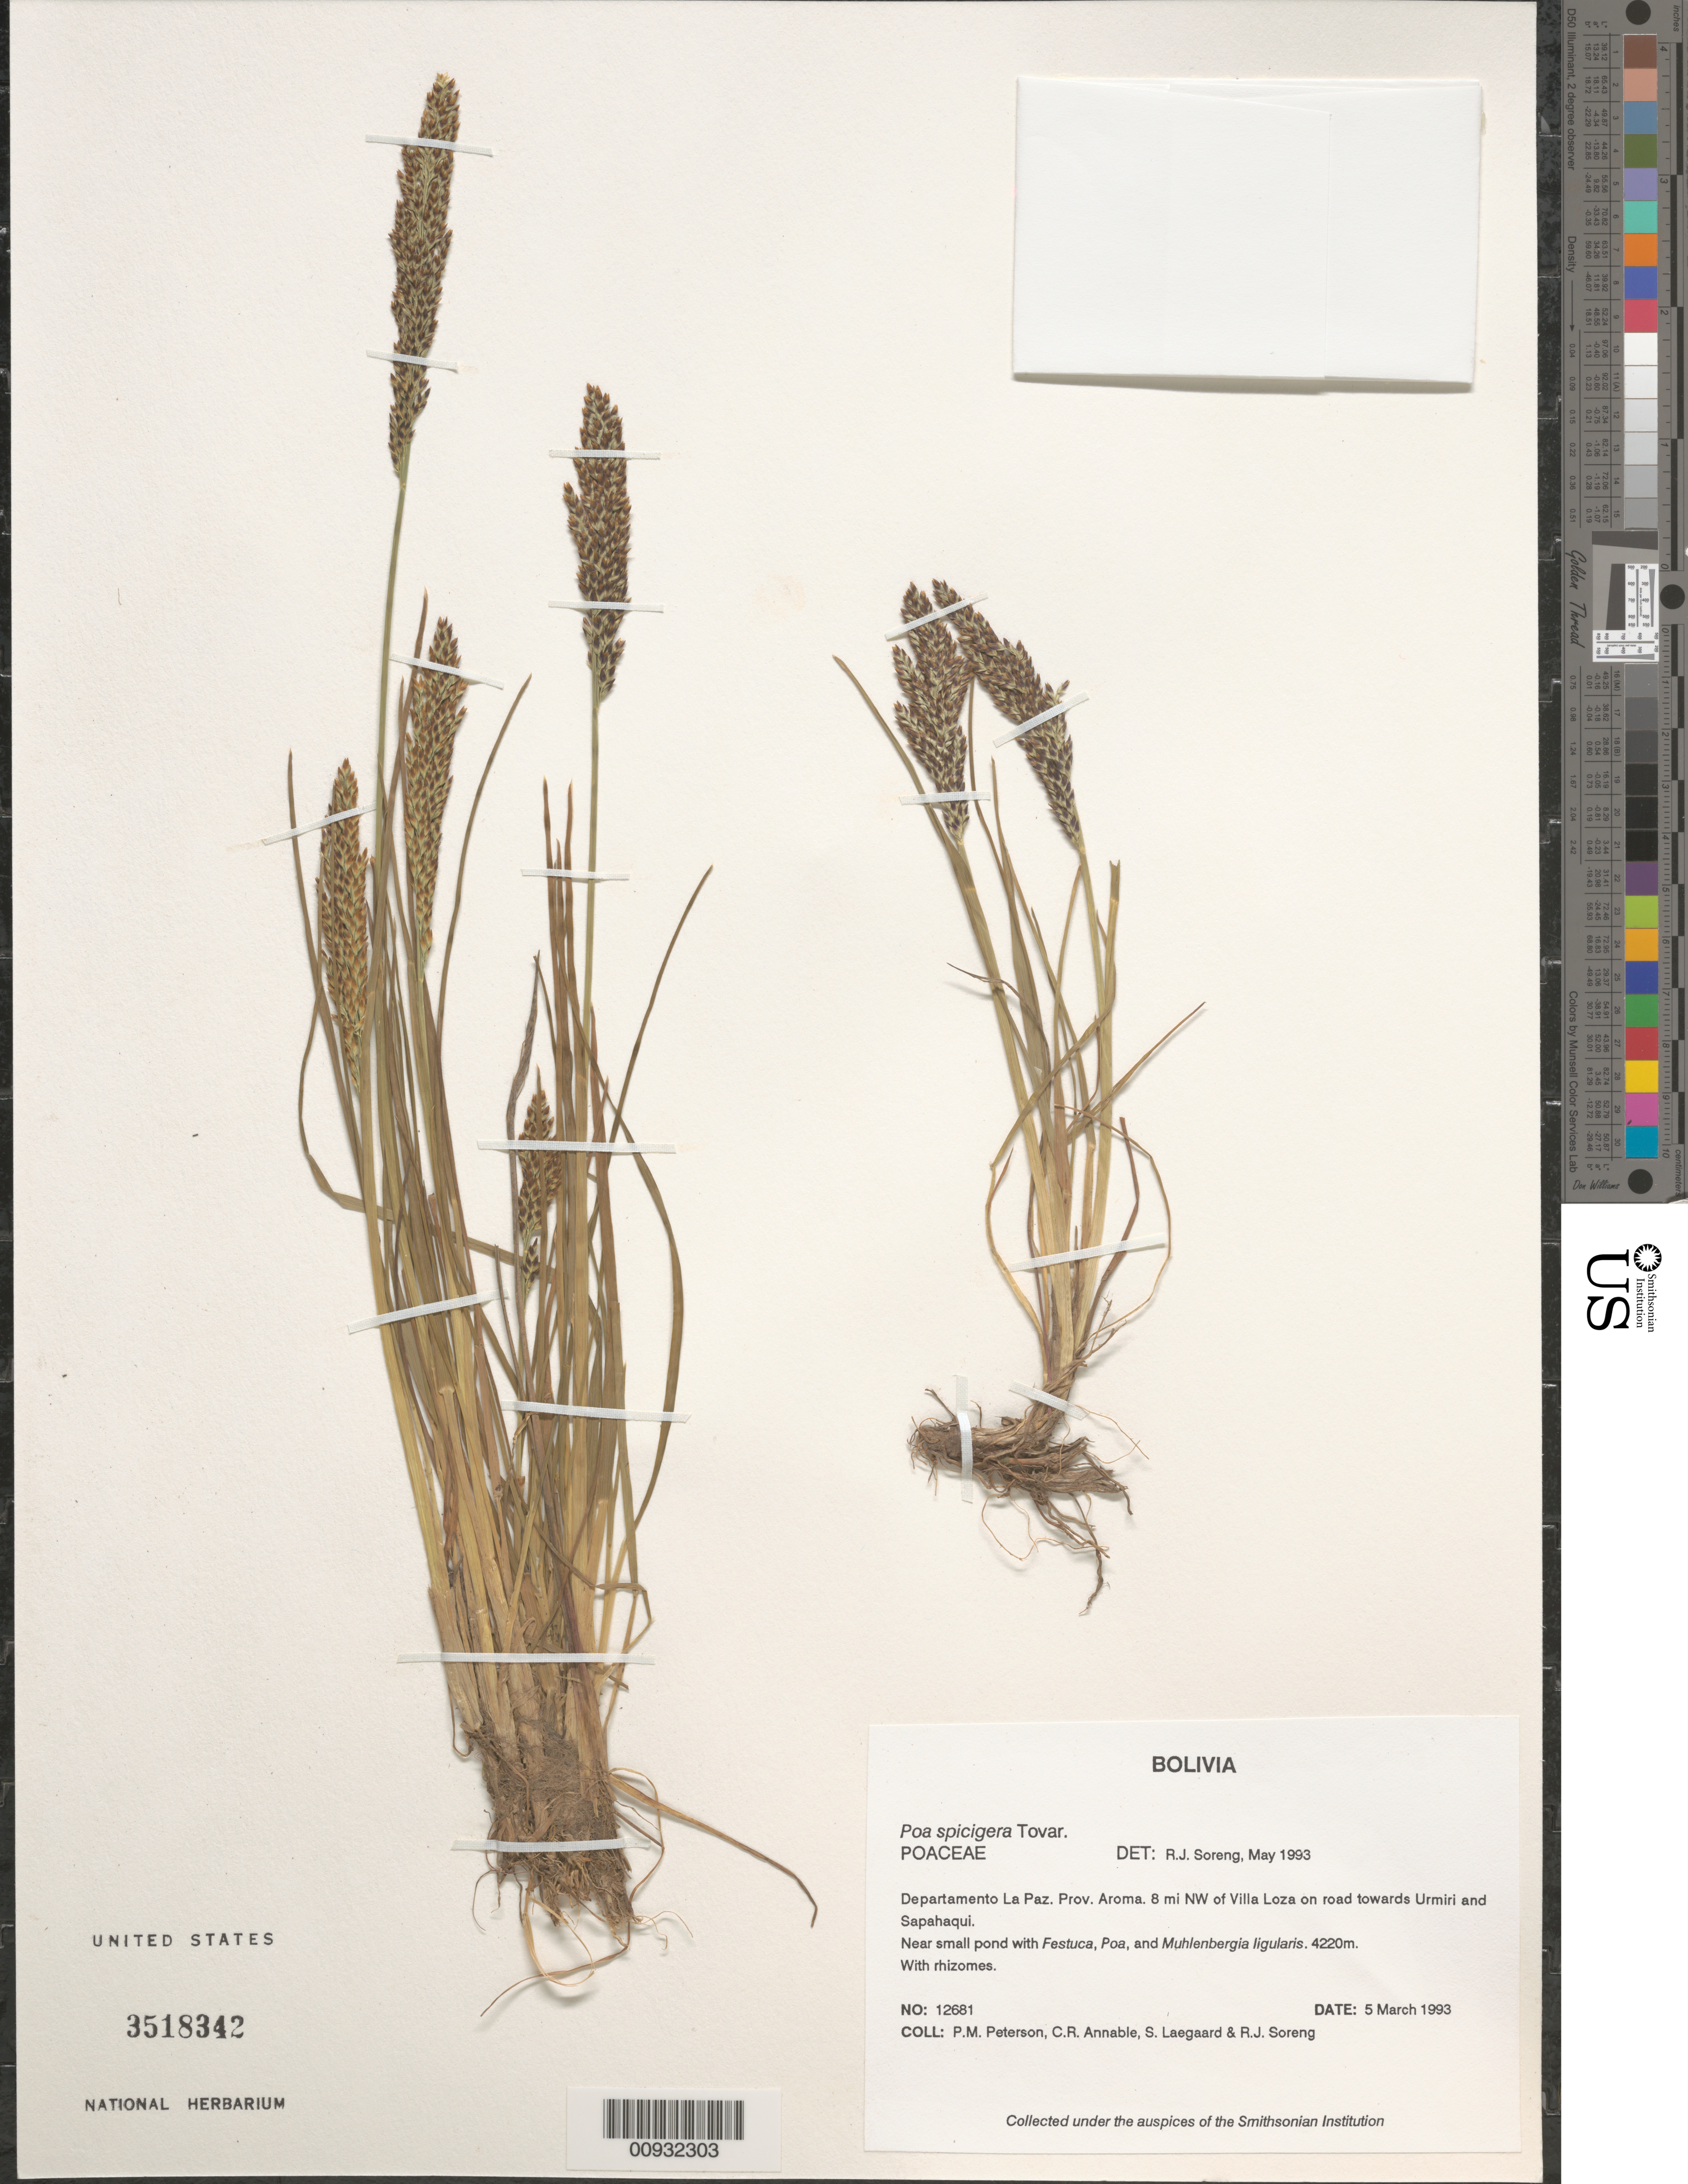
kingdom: Plantae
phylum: Tracheophyta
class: Liliopsida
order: Poales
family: Poaceae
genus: Poa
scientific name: Poa spicigera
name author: Tovar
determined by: Soreng, Robert J., Research Associate (BOT), Smithsonian Institution - National Museum of Natural History (UNITED STATES)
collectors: P. M. Peterson, C. R. Annable, S. Lægaard & R. J. Soreng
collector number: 12681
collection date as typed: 05 Mar 1993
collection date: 1993-03-05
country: Bolivia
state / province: La Paz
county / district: Prov. Aroma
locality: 8 mi NW of Villa Loza on road towards Urmiri and Sapahaqui.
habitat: Near small pond with Festuca, Poa, and Muhlenbergia ligularis.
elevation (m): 4220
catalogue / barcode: US 3518342